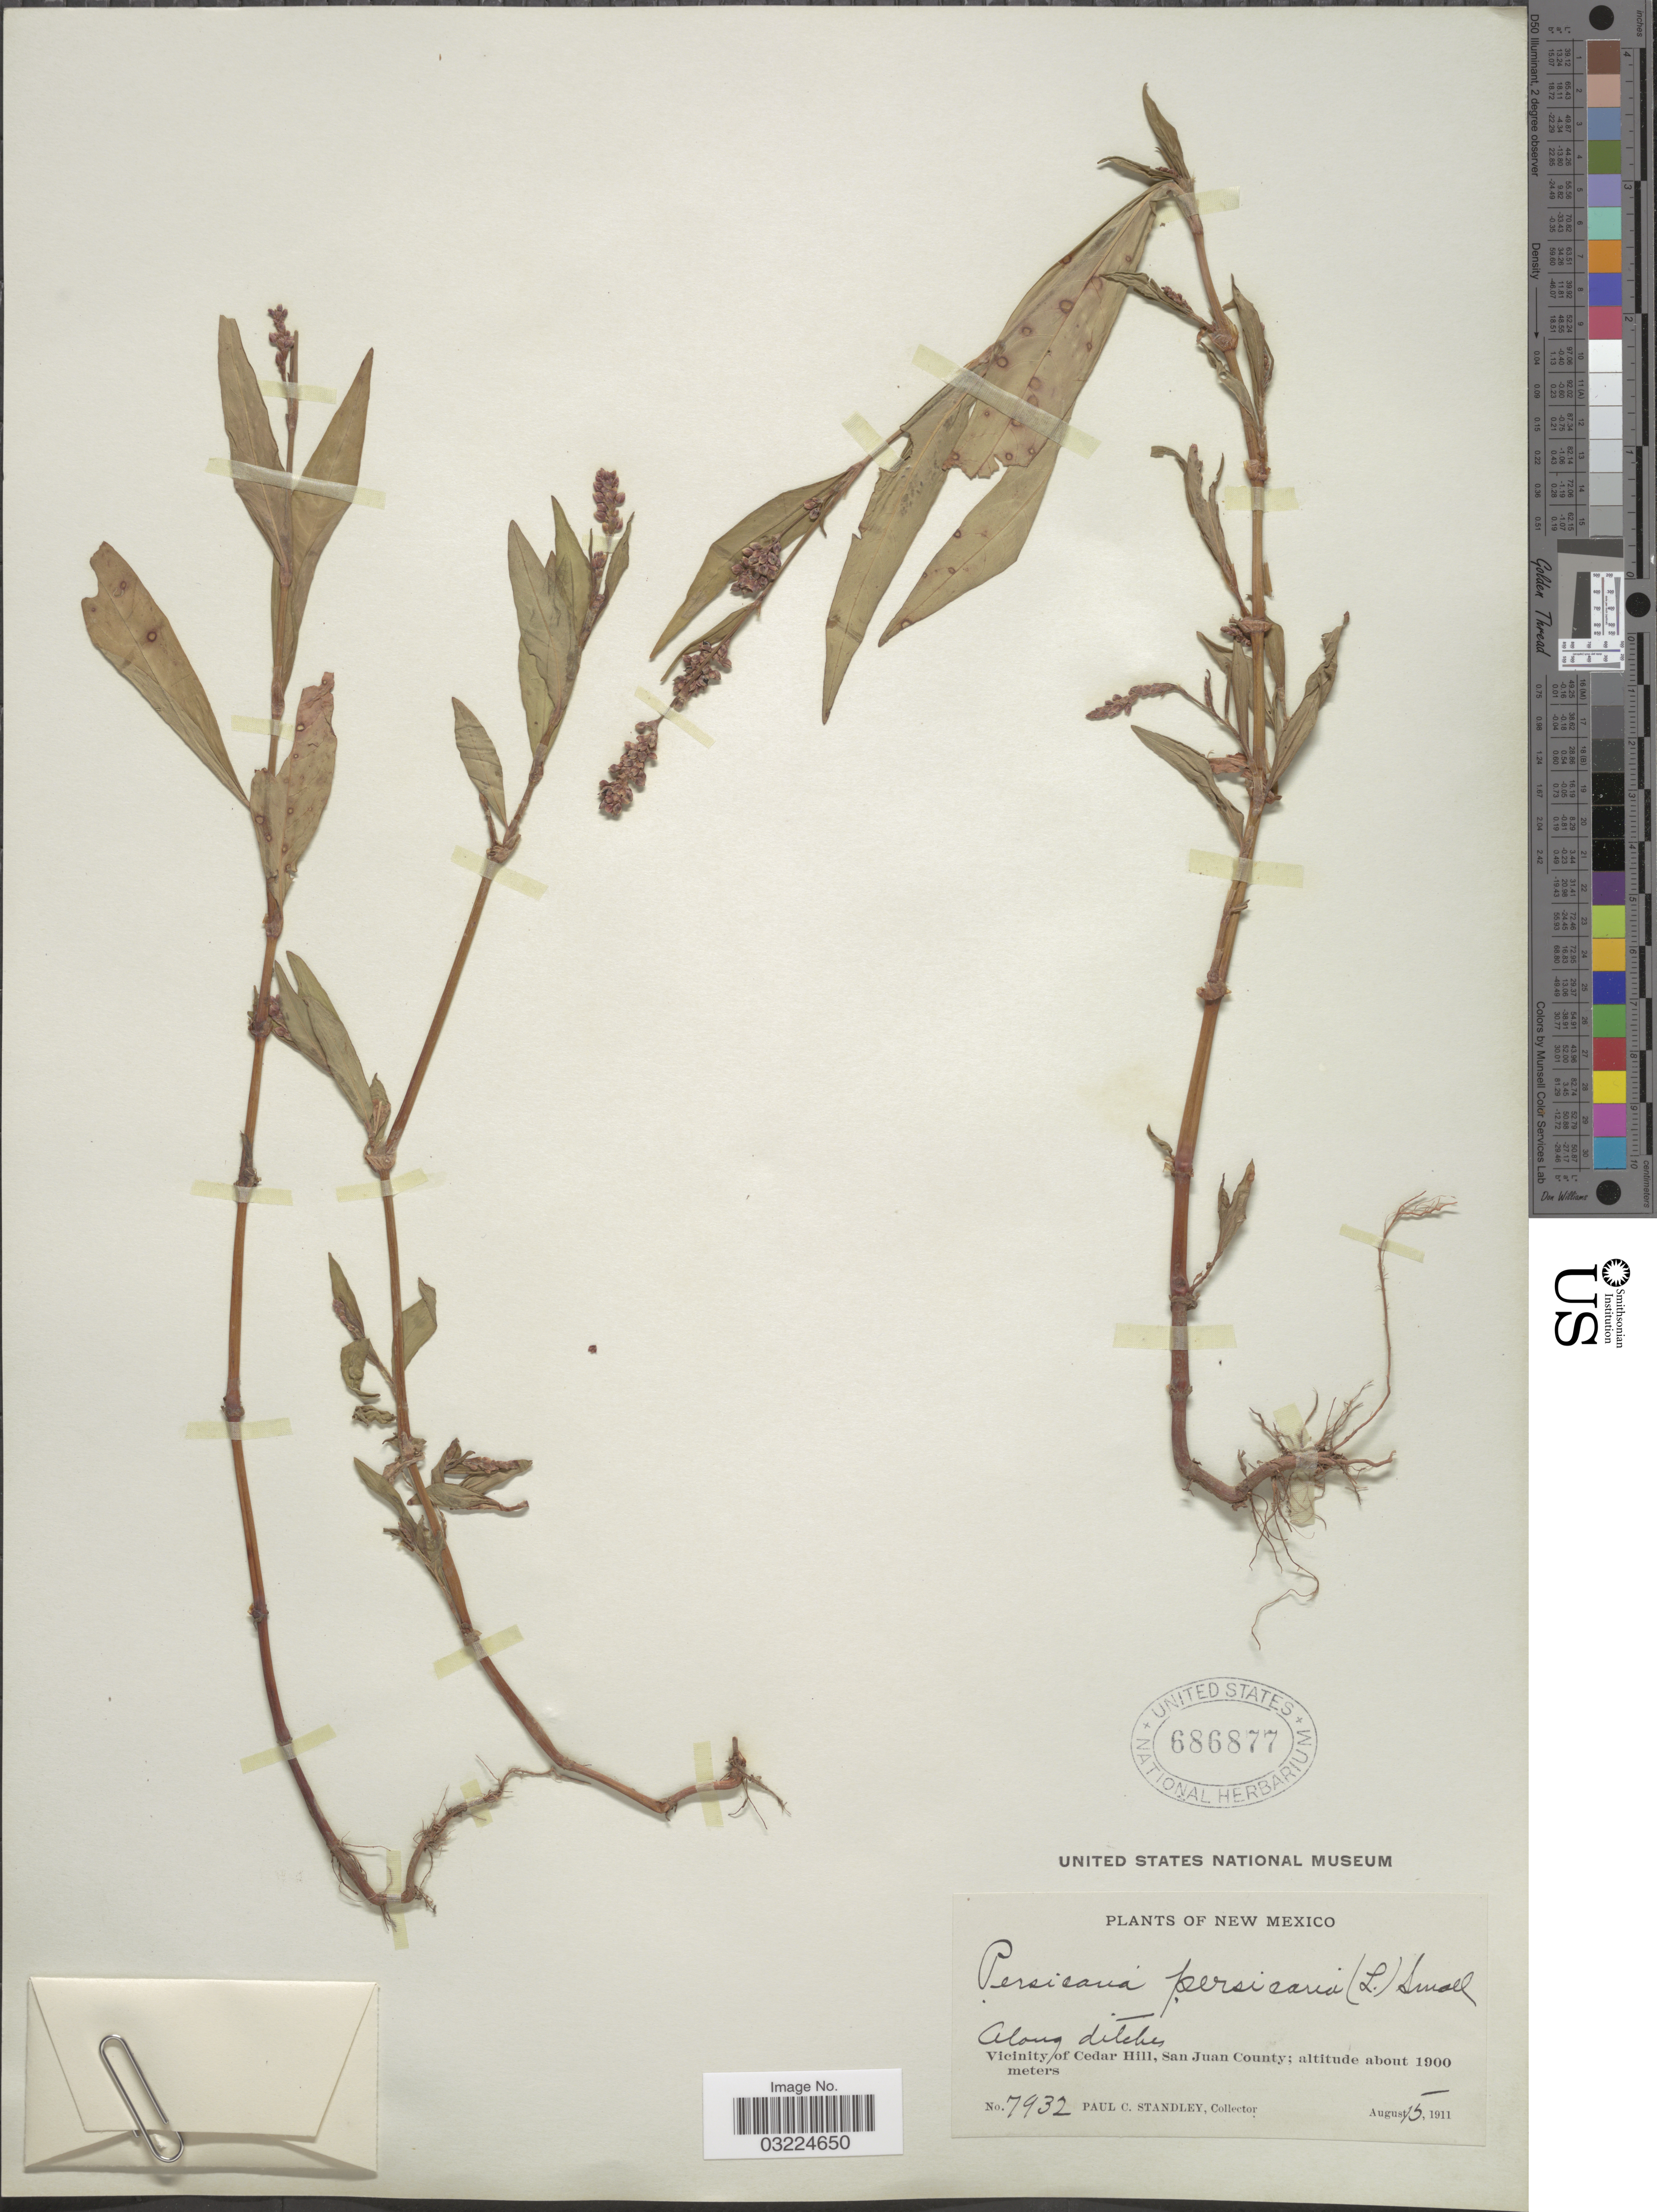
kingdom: Plantae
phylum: Tracheophyta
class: Magnoliopsida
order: Caryophyllales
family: Polygonaceae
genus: Persicaria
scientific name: Persicaria maculosa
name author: S.F. Gray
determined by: Atha, D. E.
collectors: P. C. Standley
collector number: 7932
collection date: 1911-08-15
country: United States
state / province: New Mexico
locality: Vicinity of Cedar Hill, San Juan County.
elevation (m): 1900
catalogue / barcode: US 686877